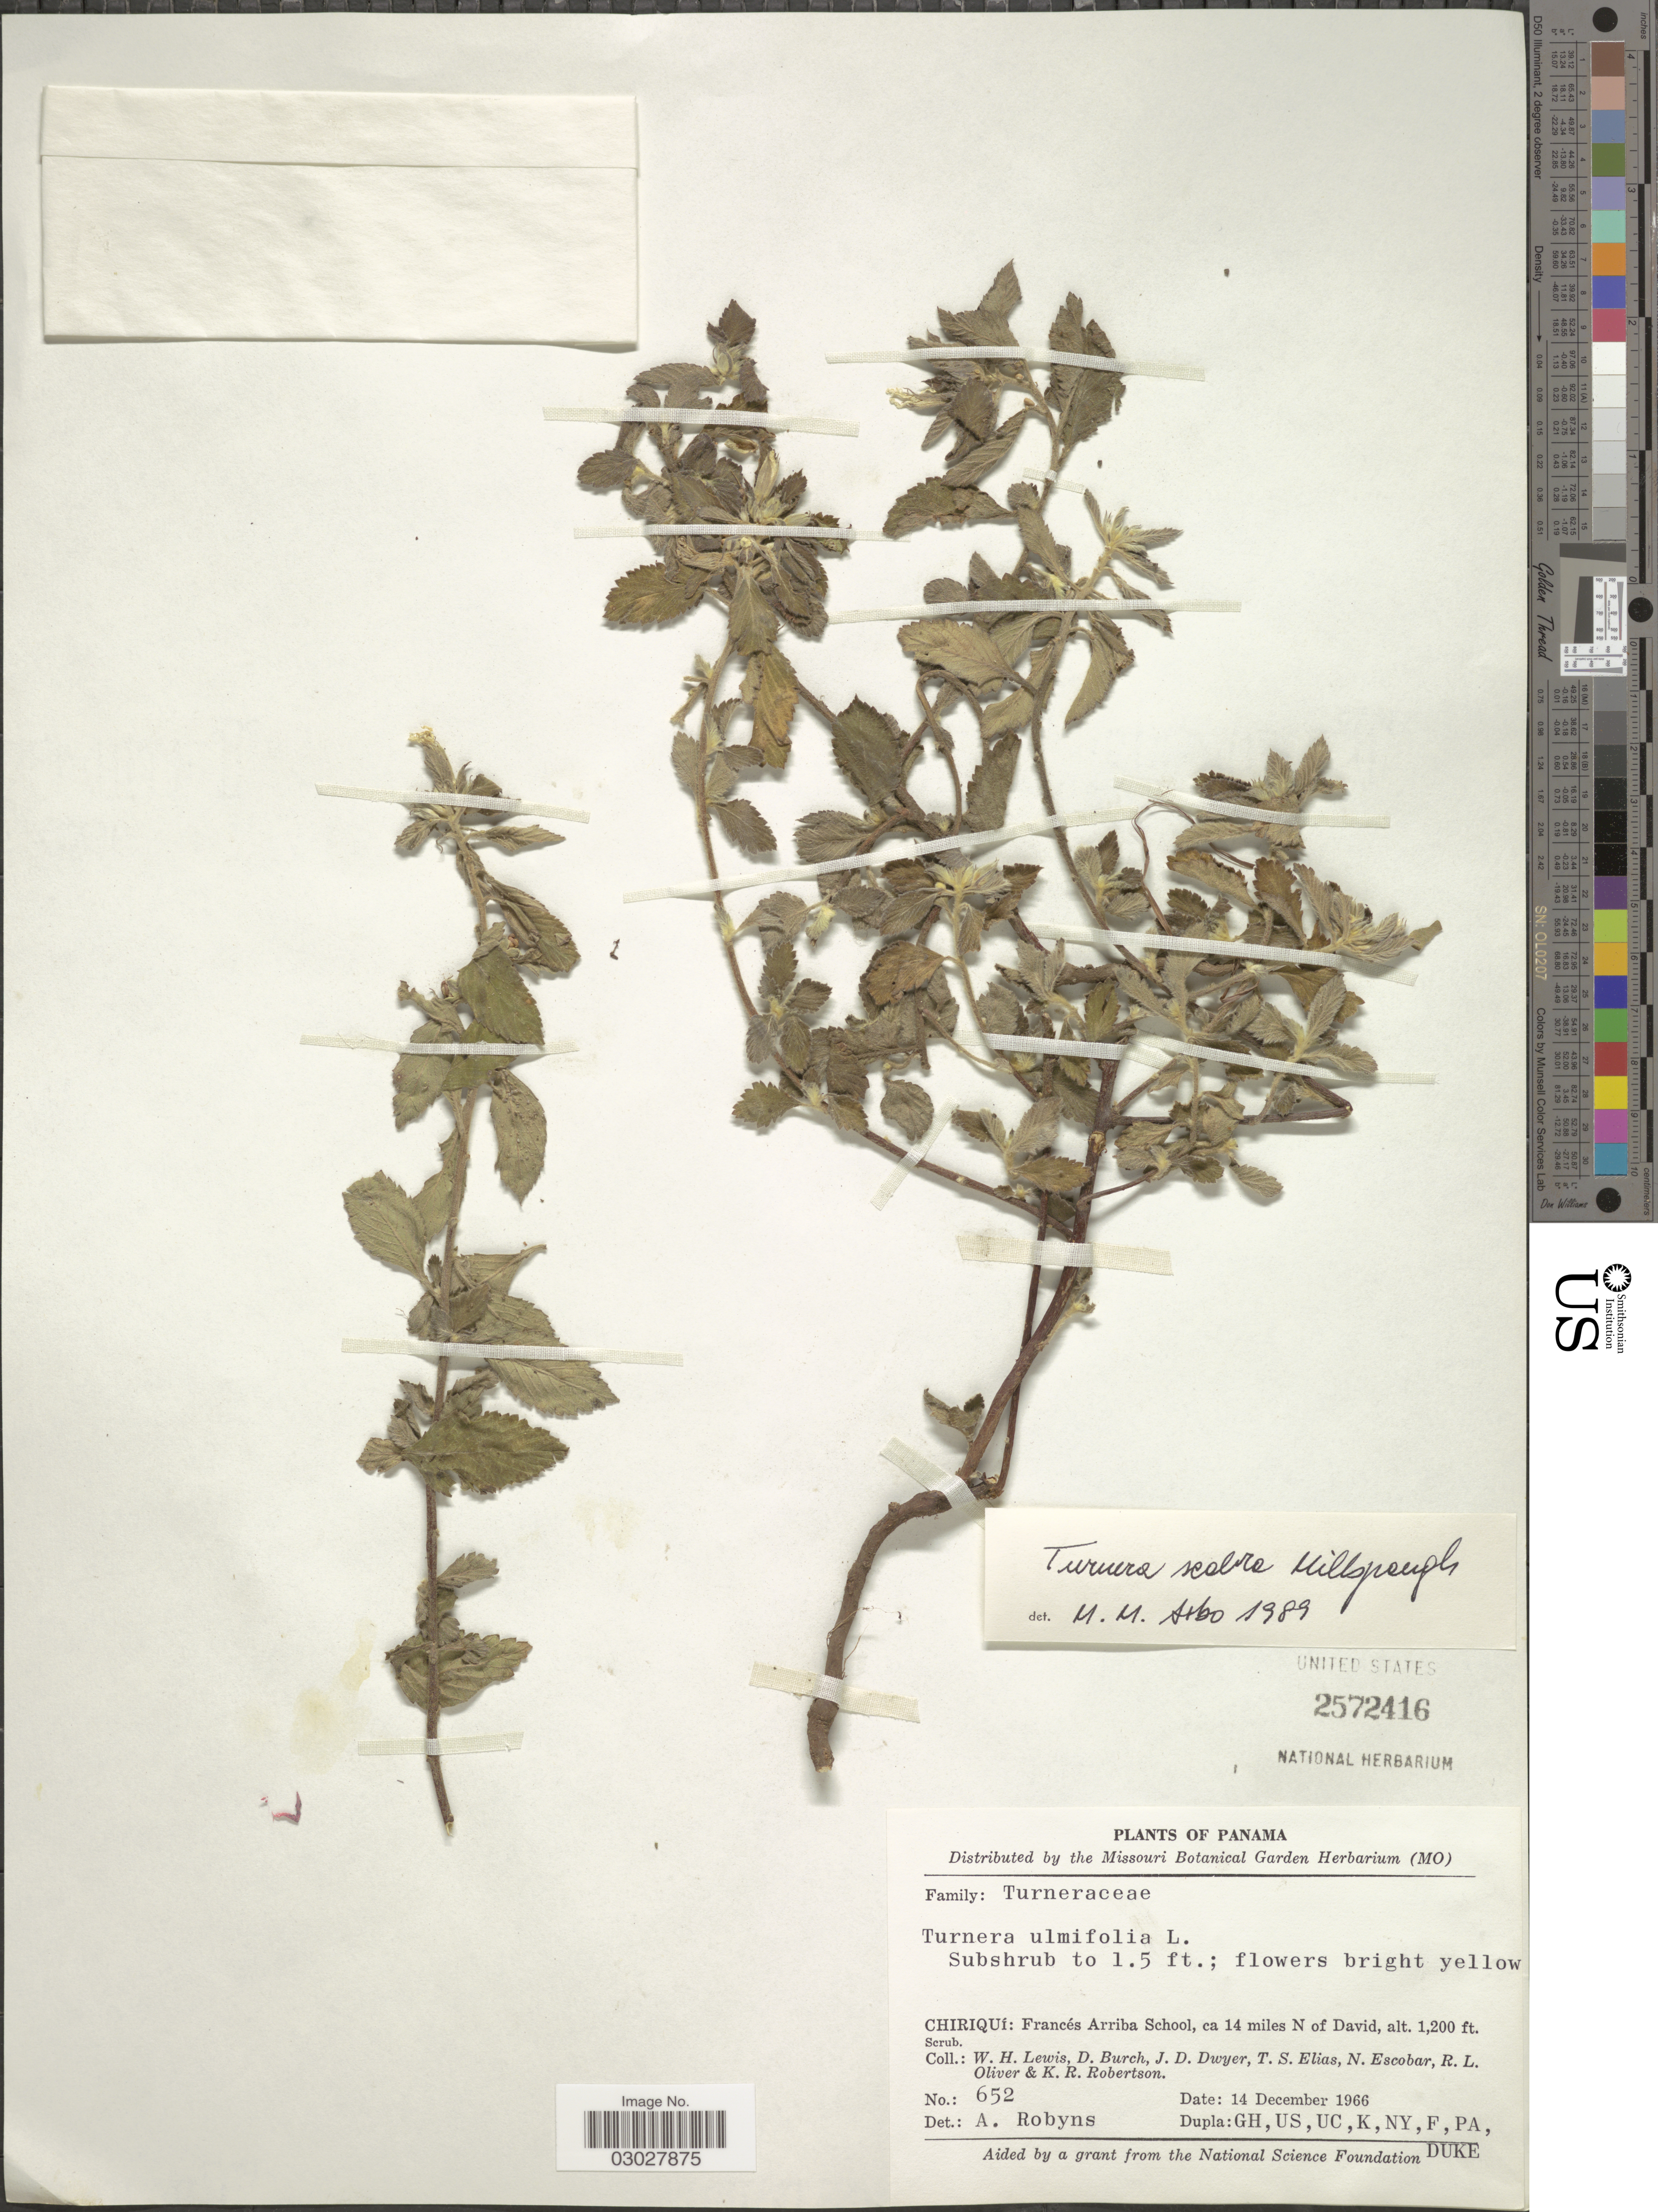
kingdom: Plantae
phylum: Tracheophyta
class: Magnoliopsida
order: Malpighiales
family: Turneraceae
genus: Turnera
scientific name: Turnera scabra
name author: Millsp.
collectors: W. H. Lewis, D. Burch, J. D. Dwyer, T. S. Elias & et al.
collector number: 652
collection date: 1966-12-14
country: Panama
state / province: Chiriqui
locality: Francés Arriba School, ca. 14 miles N of David.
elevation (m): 366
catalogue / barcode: US 2572416